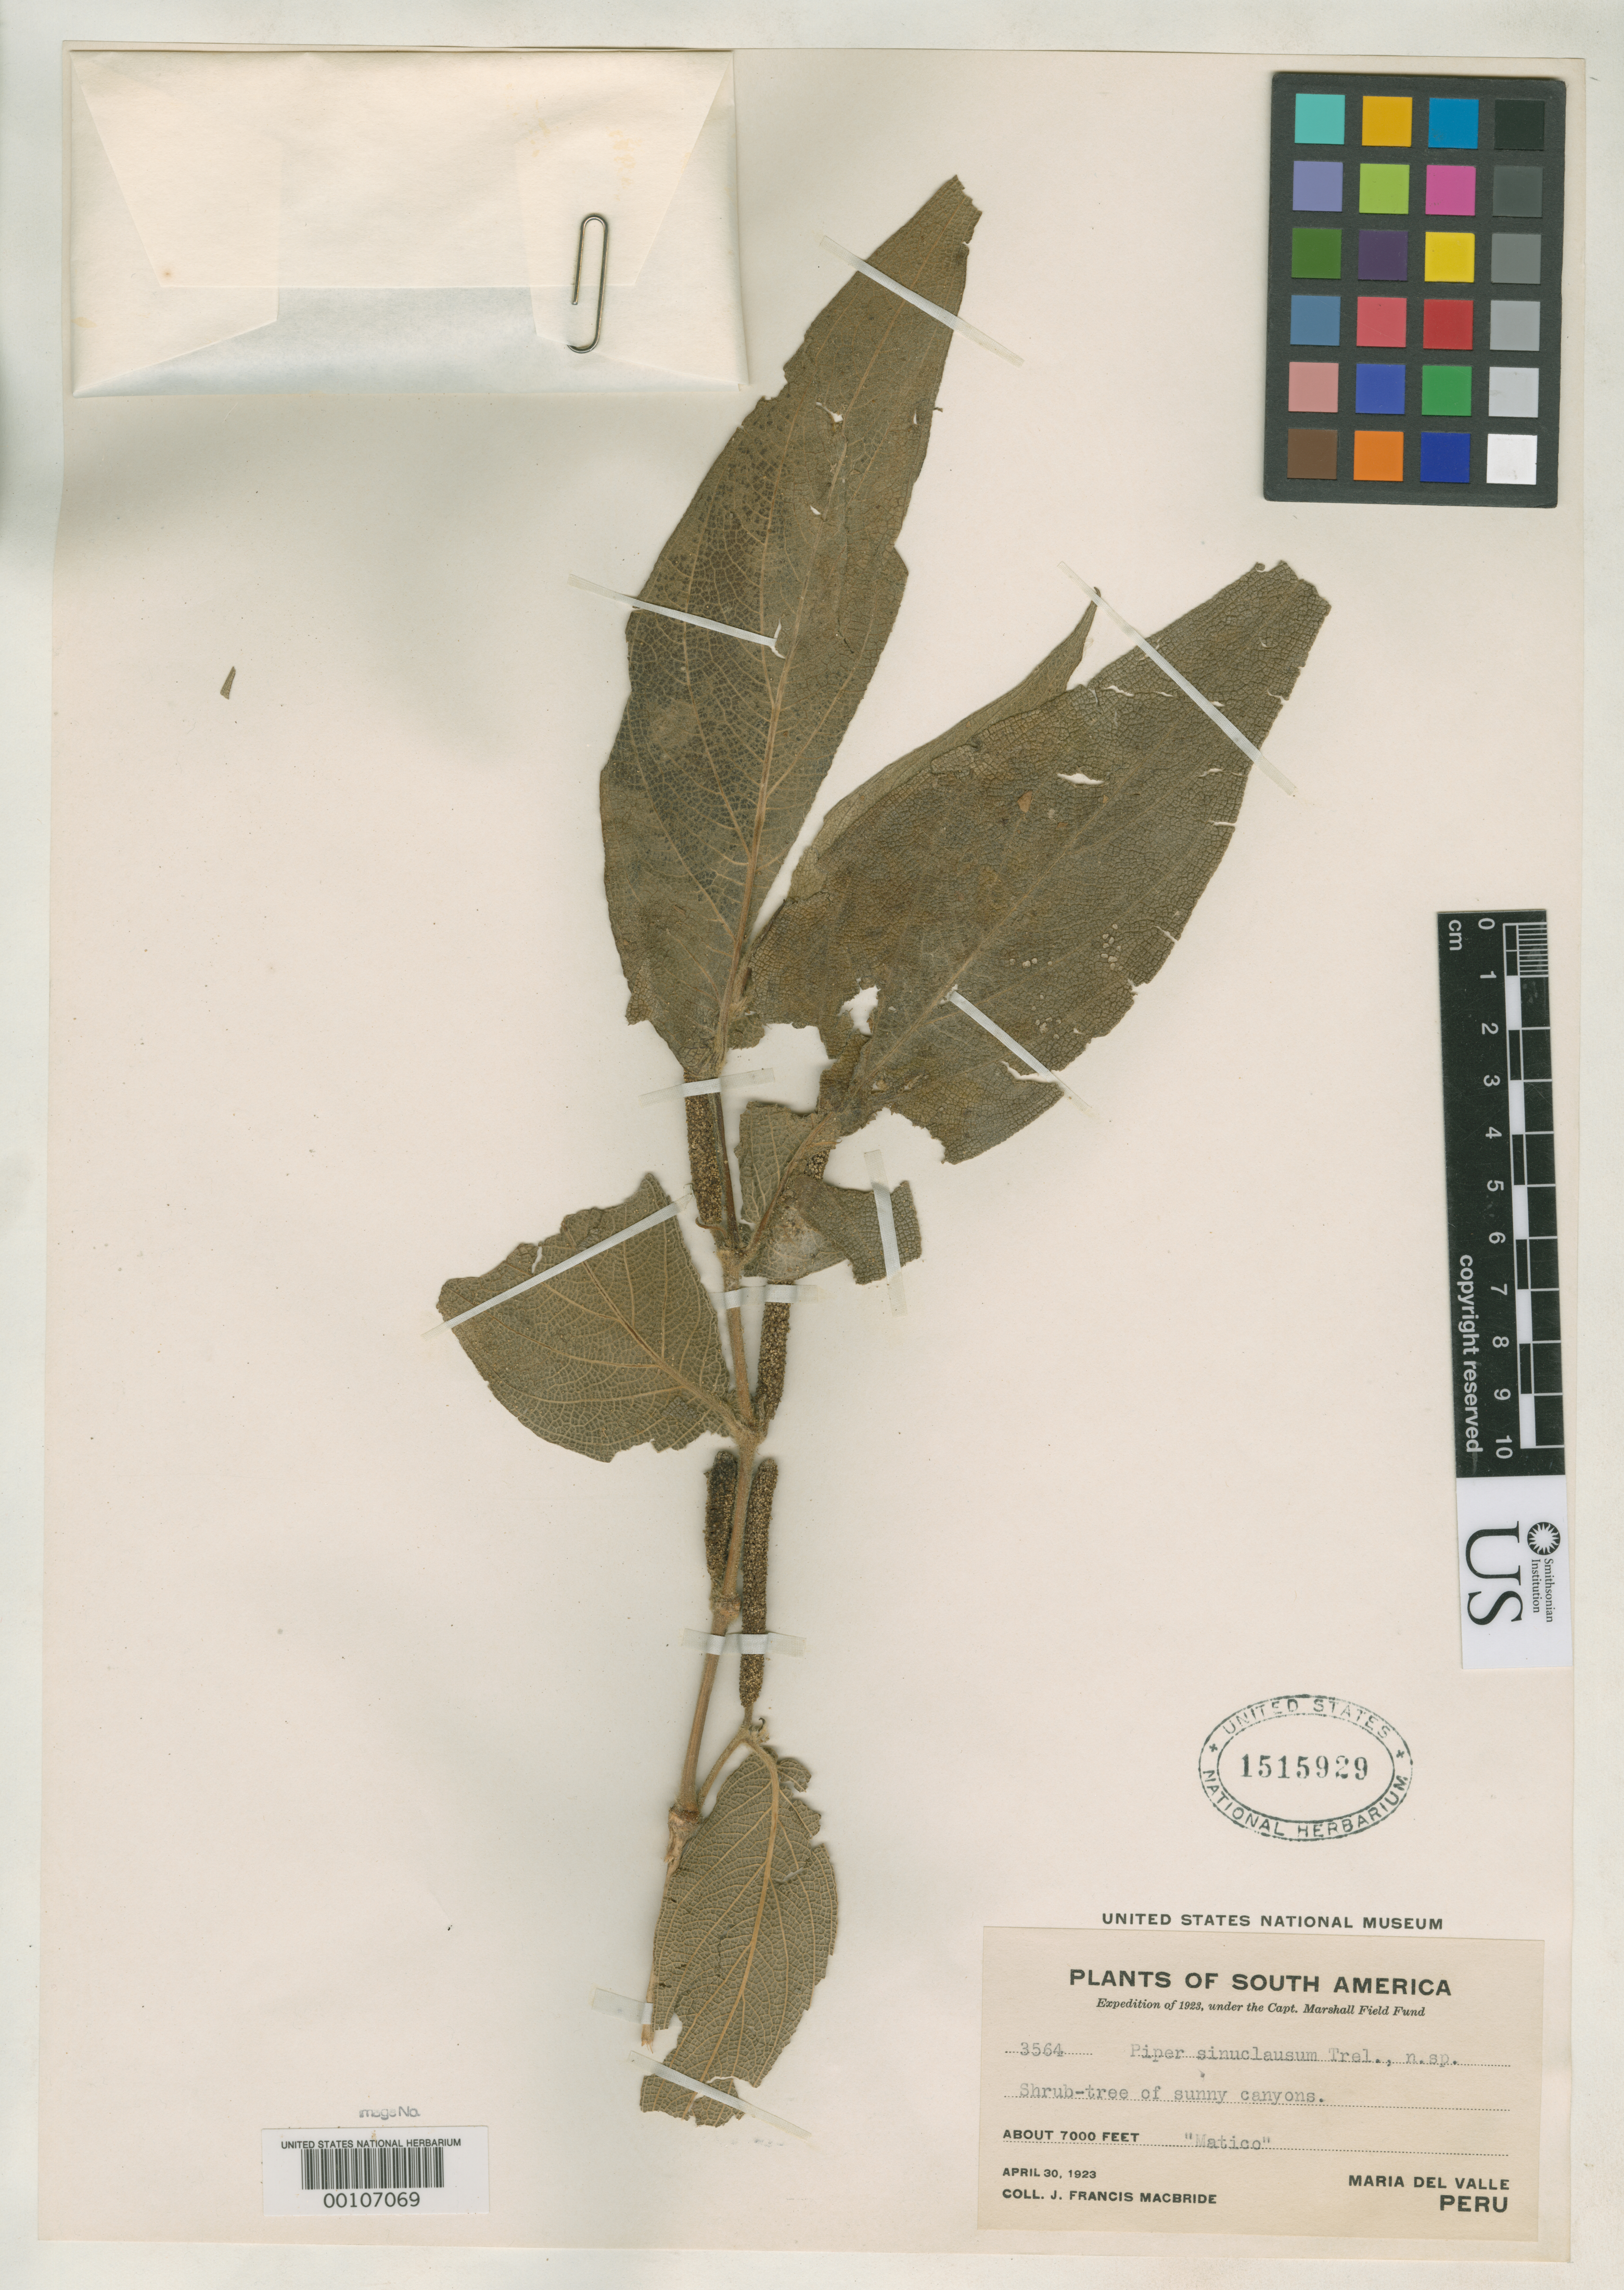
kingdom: Plantae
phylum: Tracheophyta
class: Magnoliopsida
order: Piperales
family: Piperaceae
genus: Piper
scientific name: Piper sinuclausum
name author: Trel. in J.F. Macbr.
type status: Isotype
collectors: J. F. Macbride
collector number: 3564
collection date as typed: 30 Apr 1923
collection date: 1923-04-30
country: Peru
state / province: Huánuco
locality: Maria del Valle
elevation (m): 2100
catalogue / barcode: US 1515929